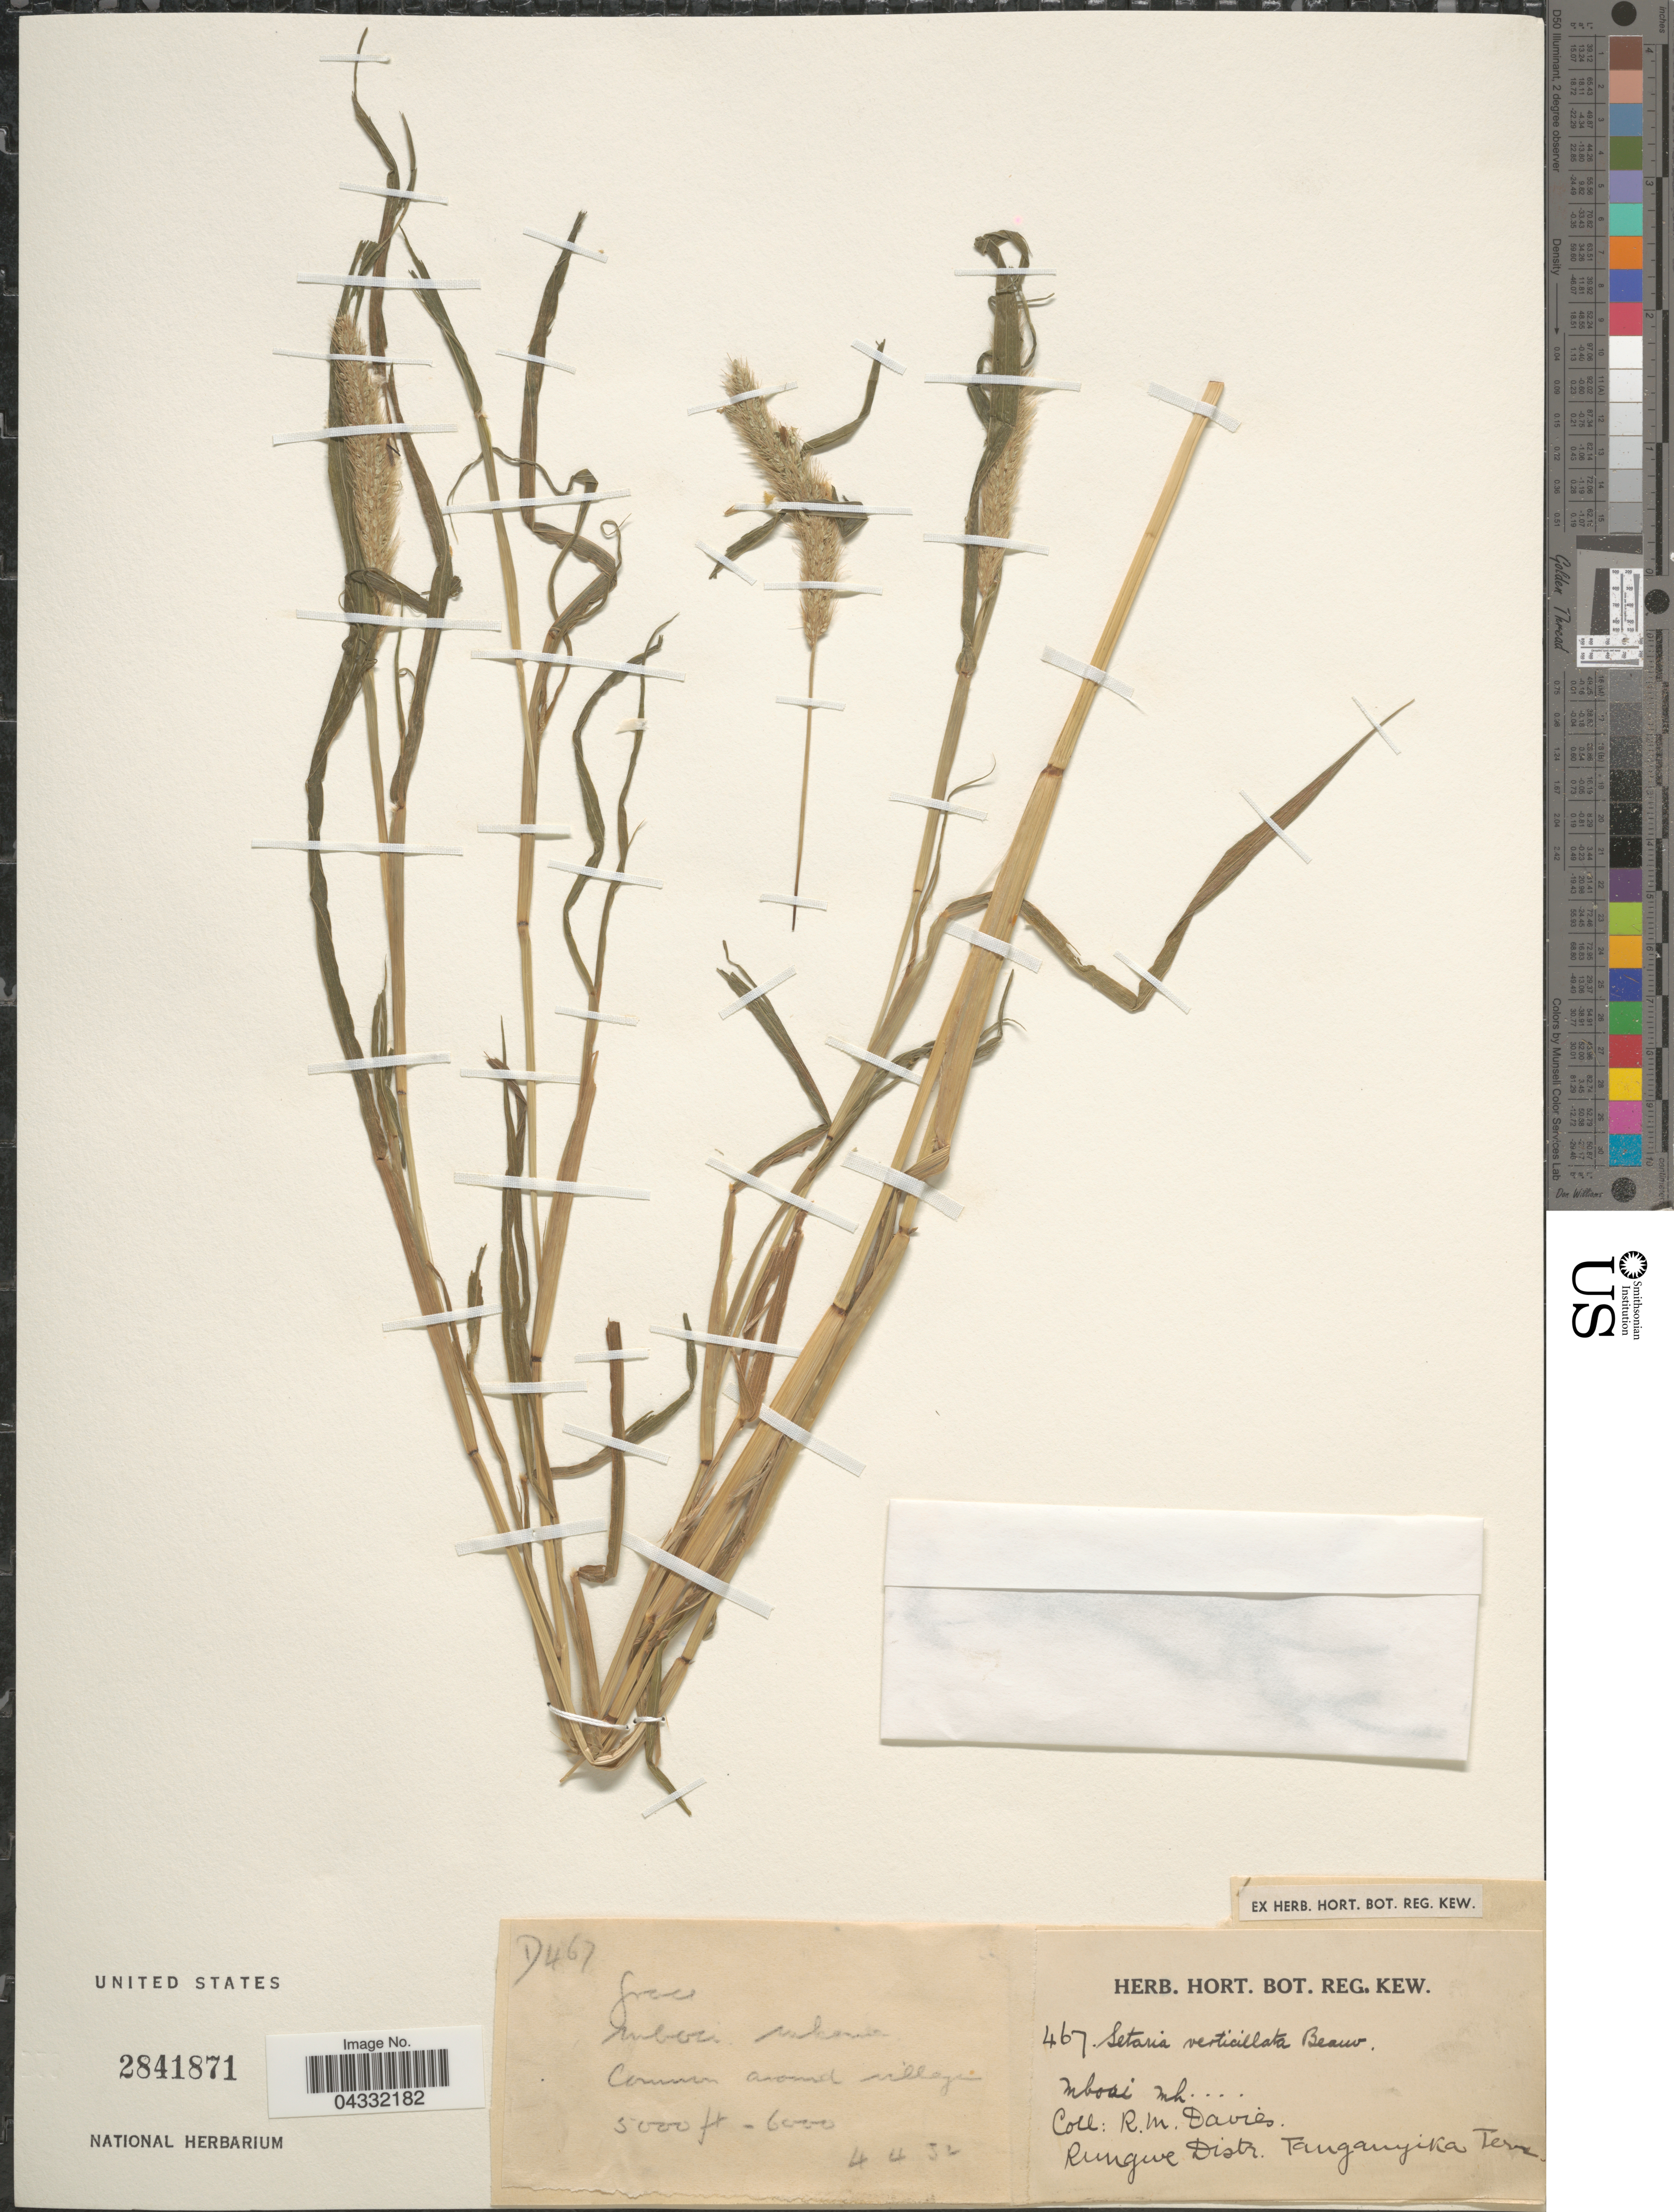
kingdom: Plantae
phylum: Tracheophyta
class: Liliopsida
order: Poales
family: Poaceae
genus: Setaria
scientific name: Setaria verticillata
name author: (L.) P. Beauv.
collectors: R. Davies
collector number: D467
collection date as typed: Transcribed d/m/y: 4/4/32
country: Tanzania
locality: Mbozi mh. [interpreted] Rungwe Distr. Tanganyika Terr.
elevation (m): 1524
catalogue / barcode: US 2841871